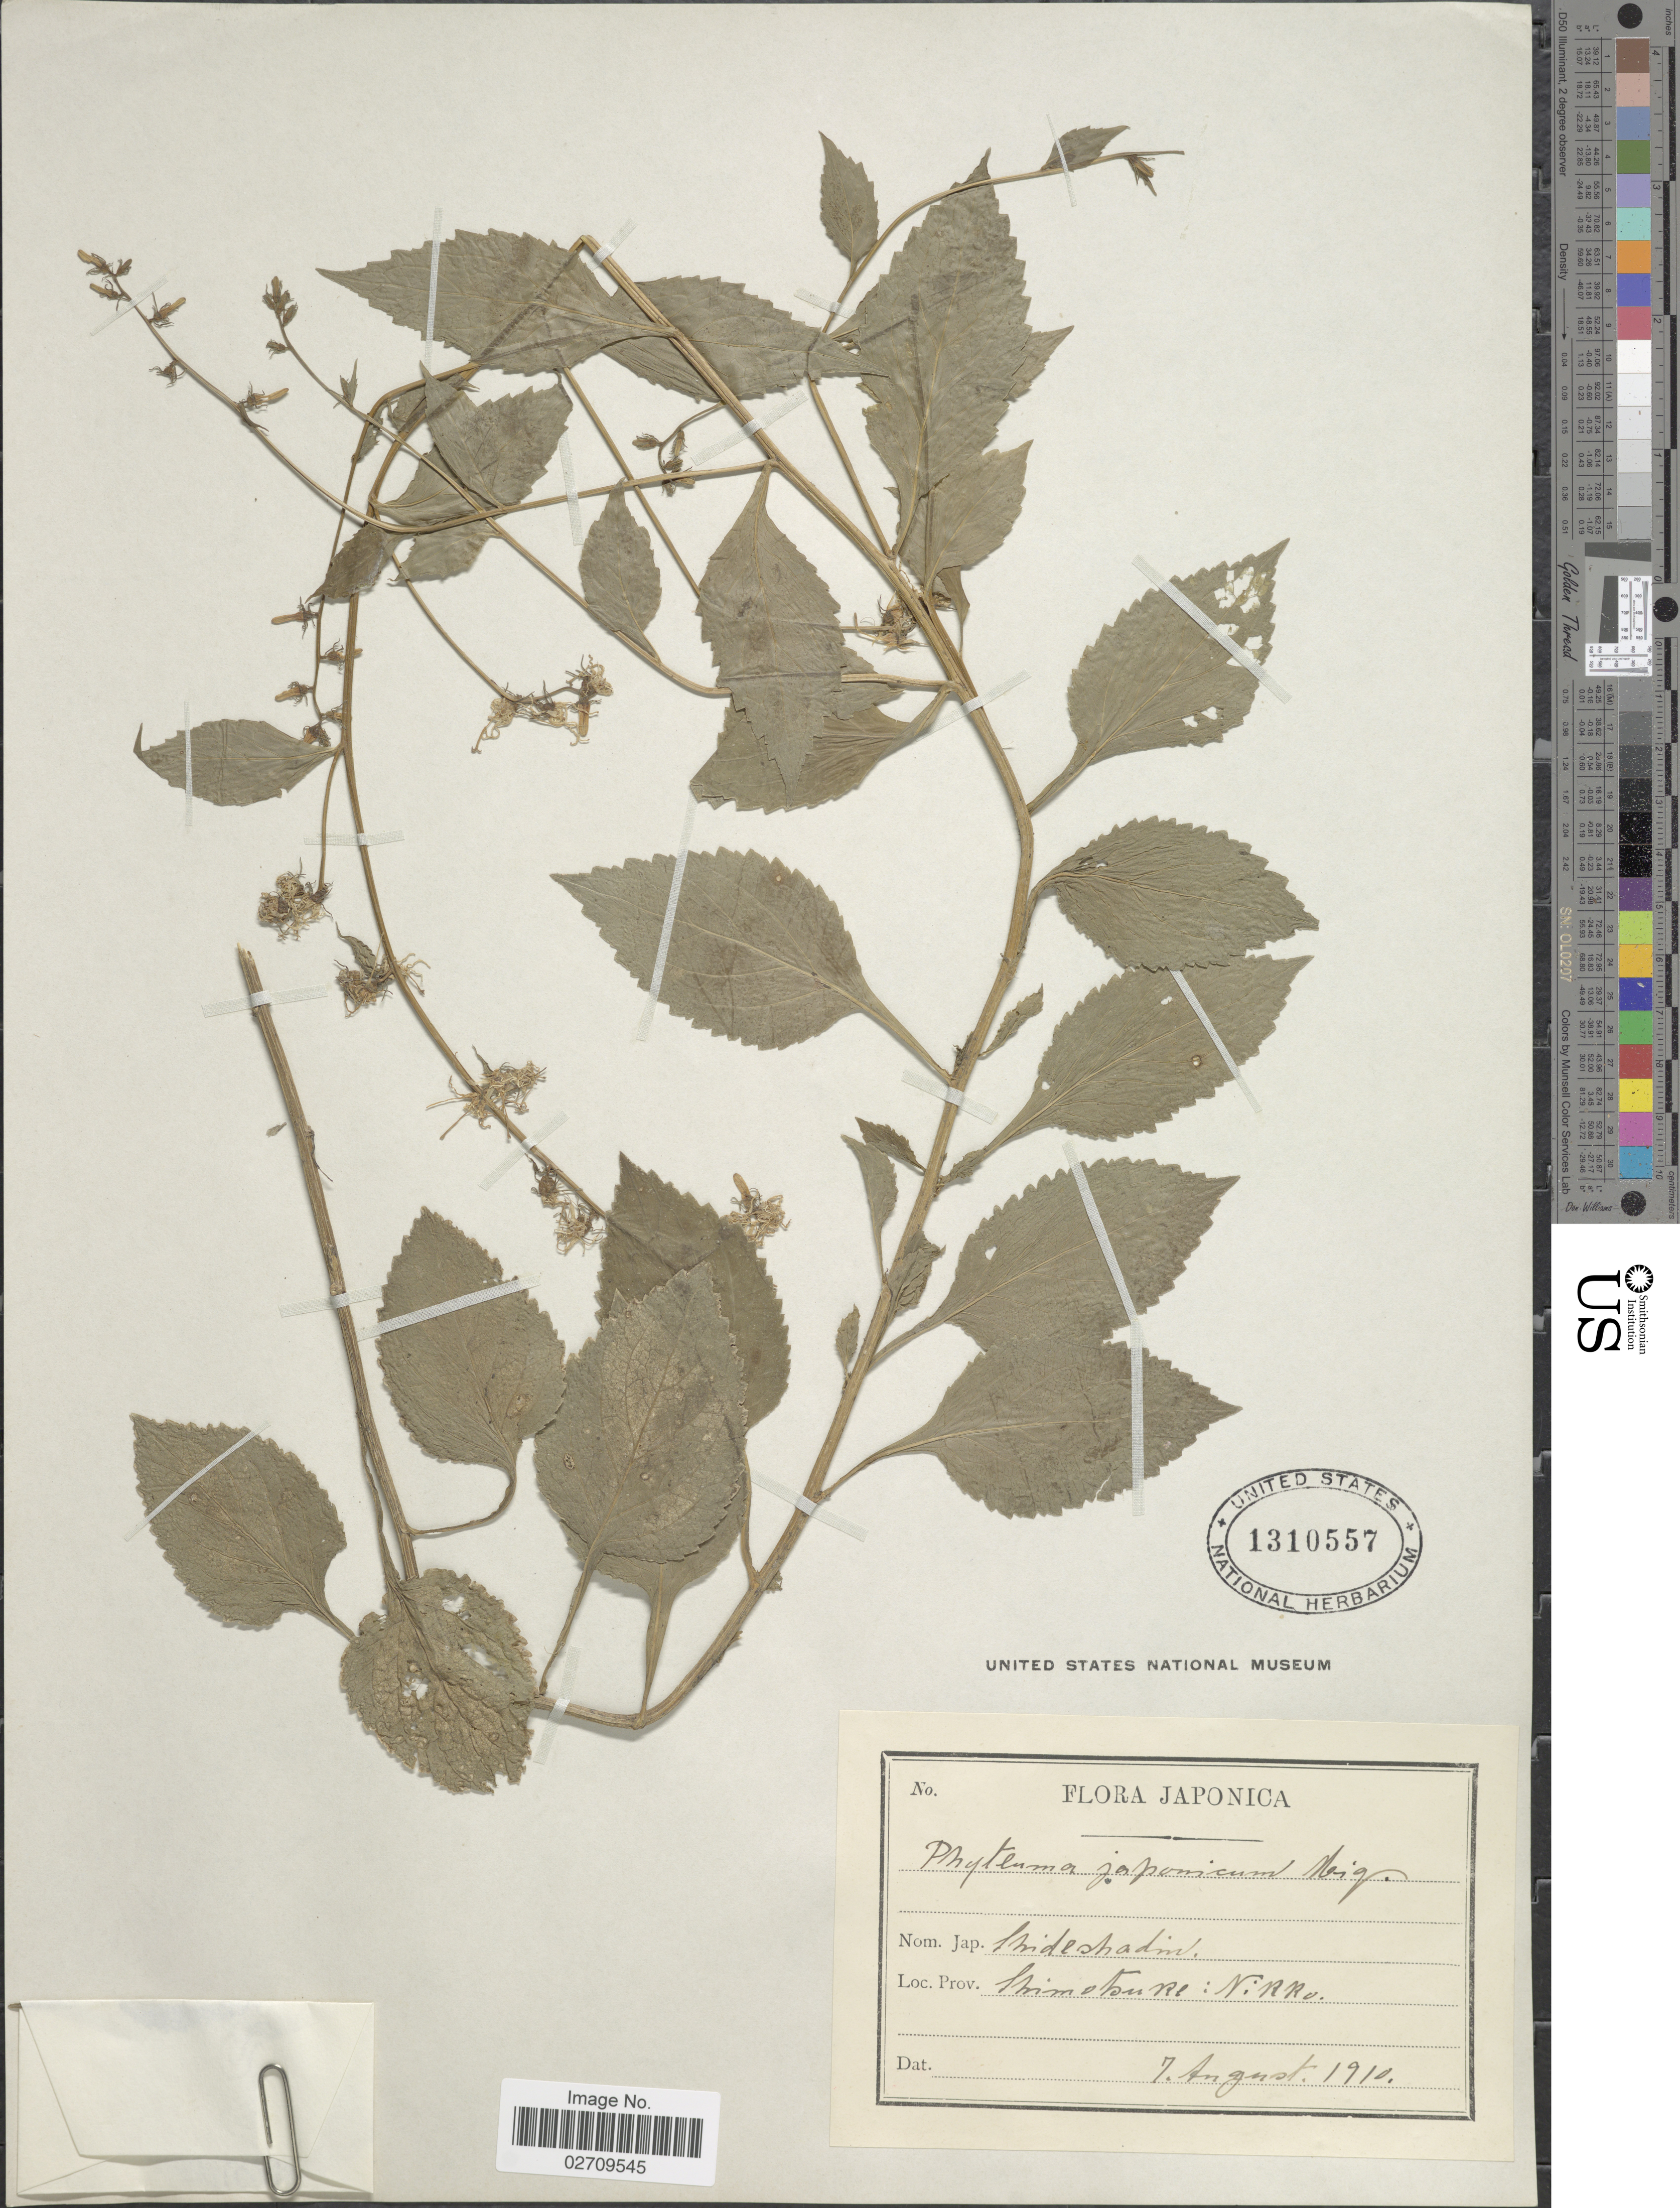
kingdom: Plantae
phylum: Tracheophyta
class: Magnoliopsida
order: Asterales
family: Campanulaceae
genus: Asyneuma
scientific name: Asyneuma japonicum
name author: (Wall.) Briq.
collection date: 1910-08-07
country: Japan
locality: Shimotsuke: Nikko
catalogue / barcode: US 1310557